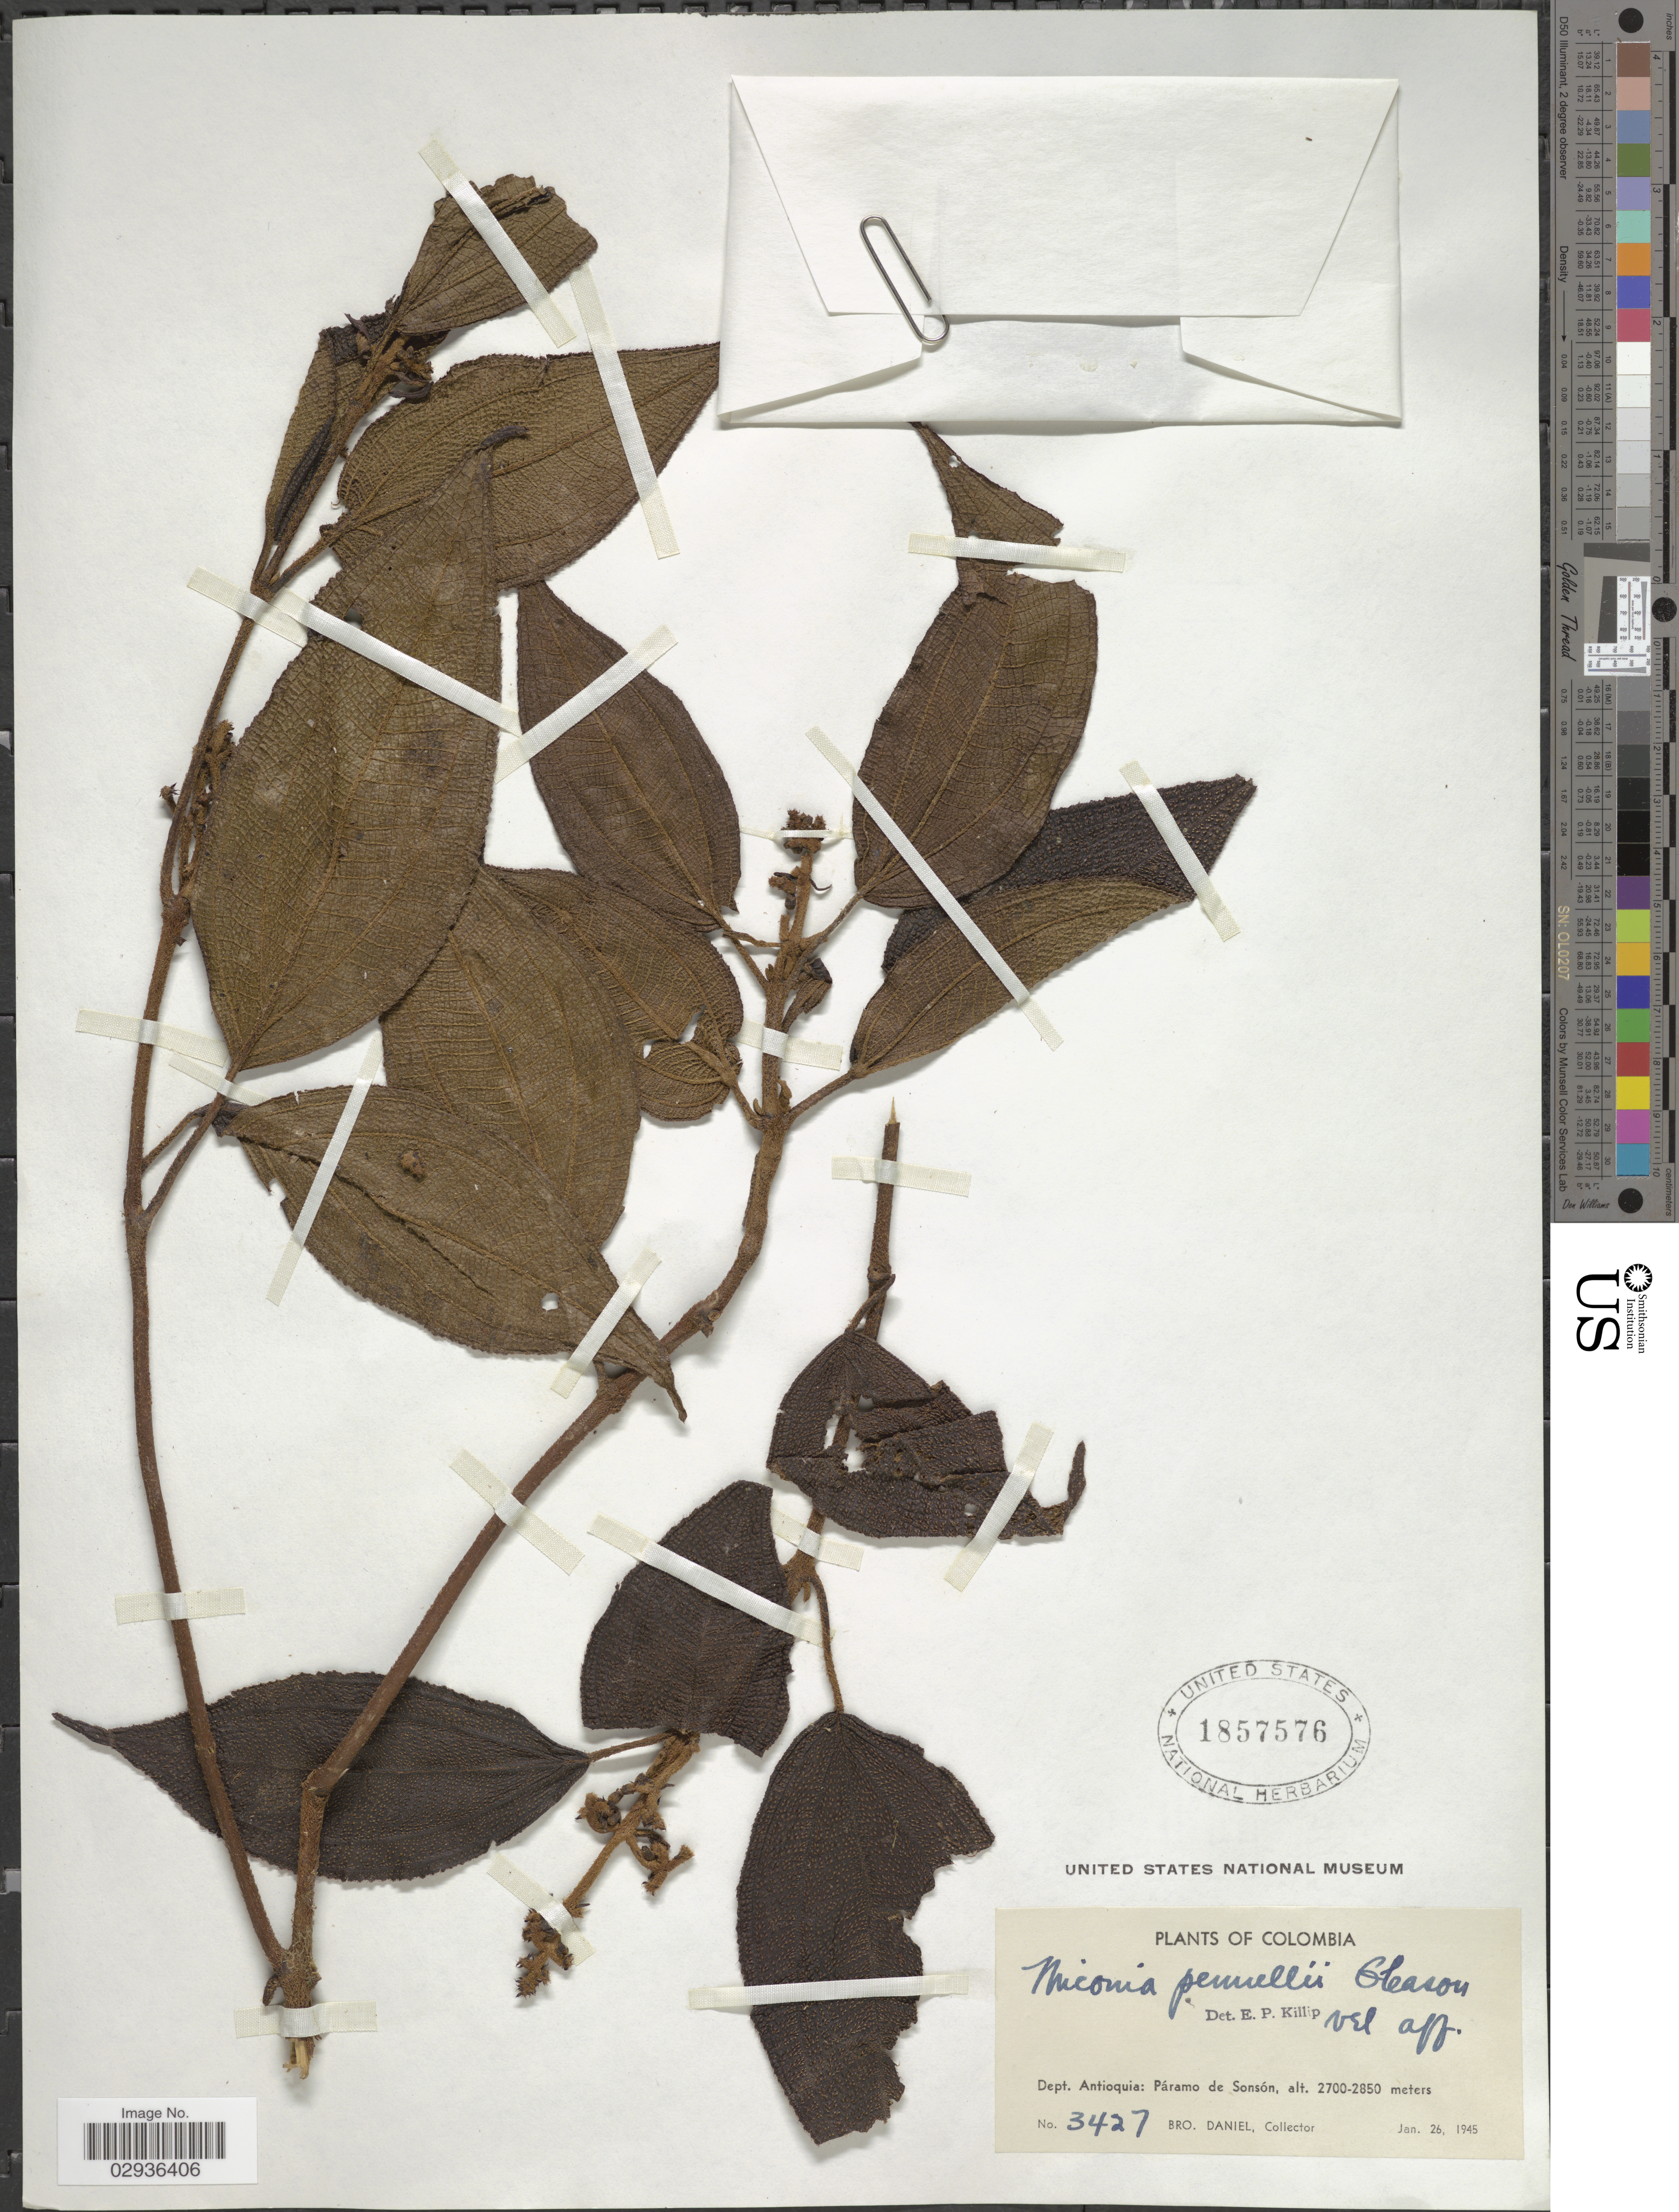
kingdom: Plantae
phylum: Tracheophyta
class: Magnoliopsida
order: Myrtales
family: Melastomataceae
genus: Miconia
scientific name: Miconia asperrima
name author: Triana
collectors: Bro. Daniel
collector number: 3427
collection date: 1945-01-26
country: Colombia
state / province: Antioquia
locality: Dept. Antioquia: Páramo de Sonsón.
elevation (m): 2700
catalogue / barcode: US 1857576